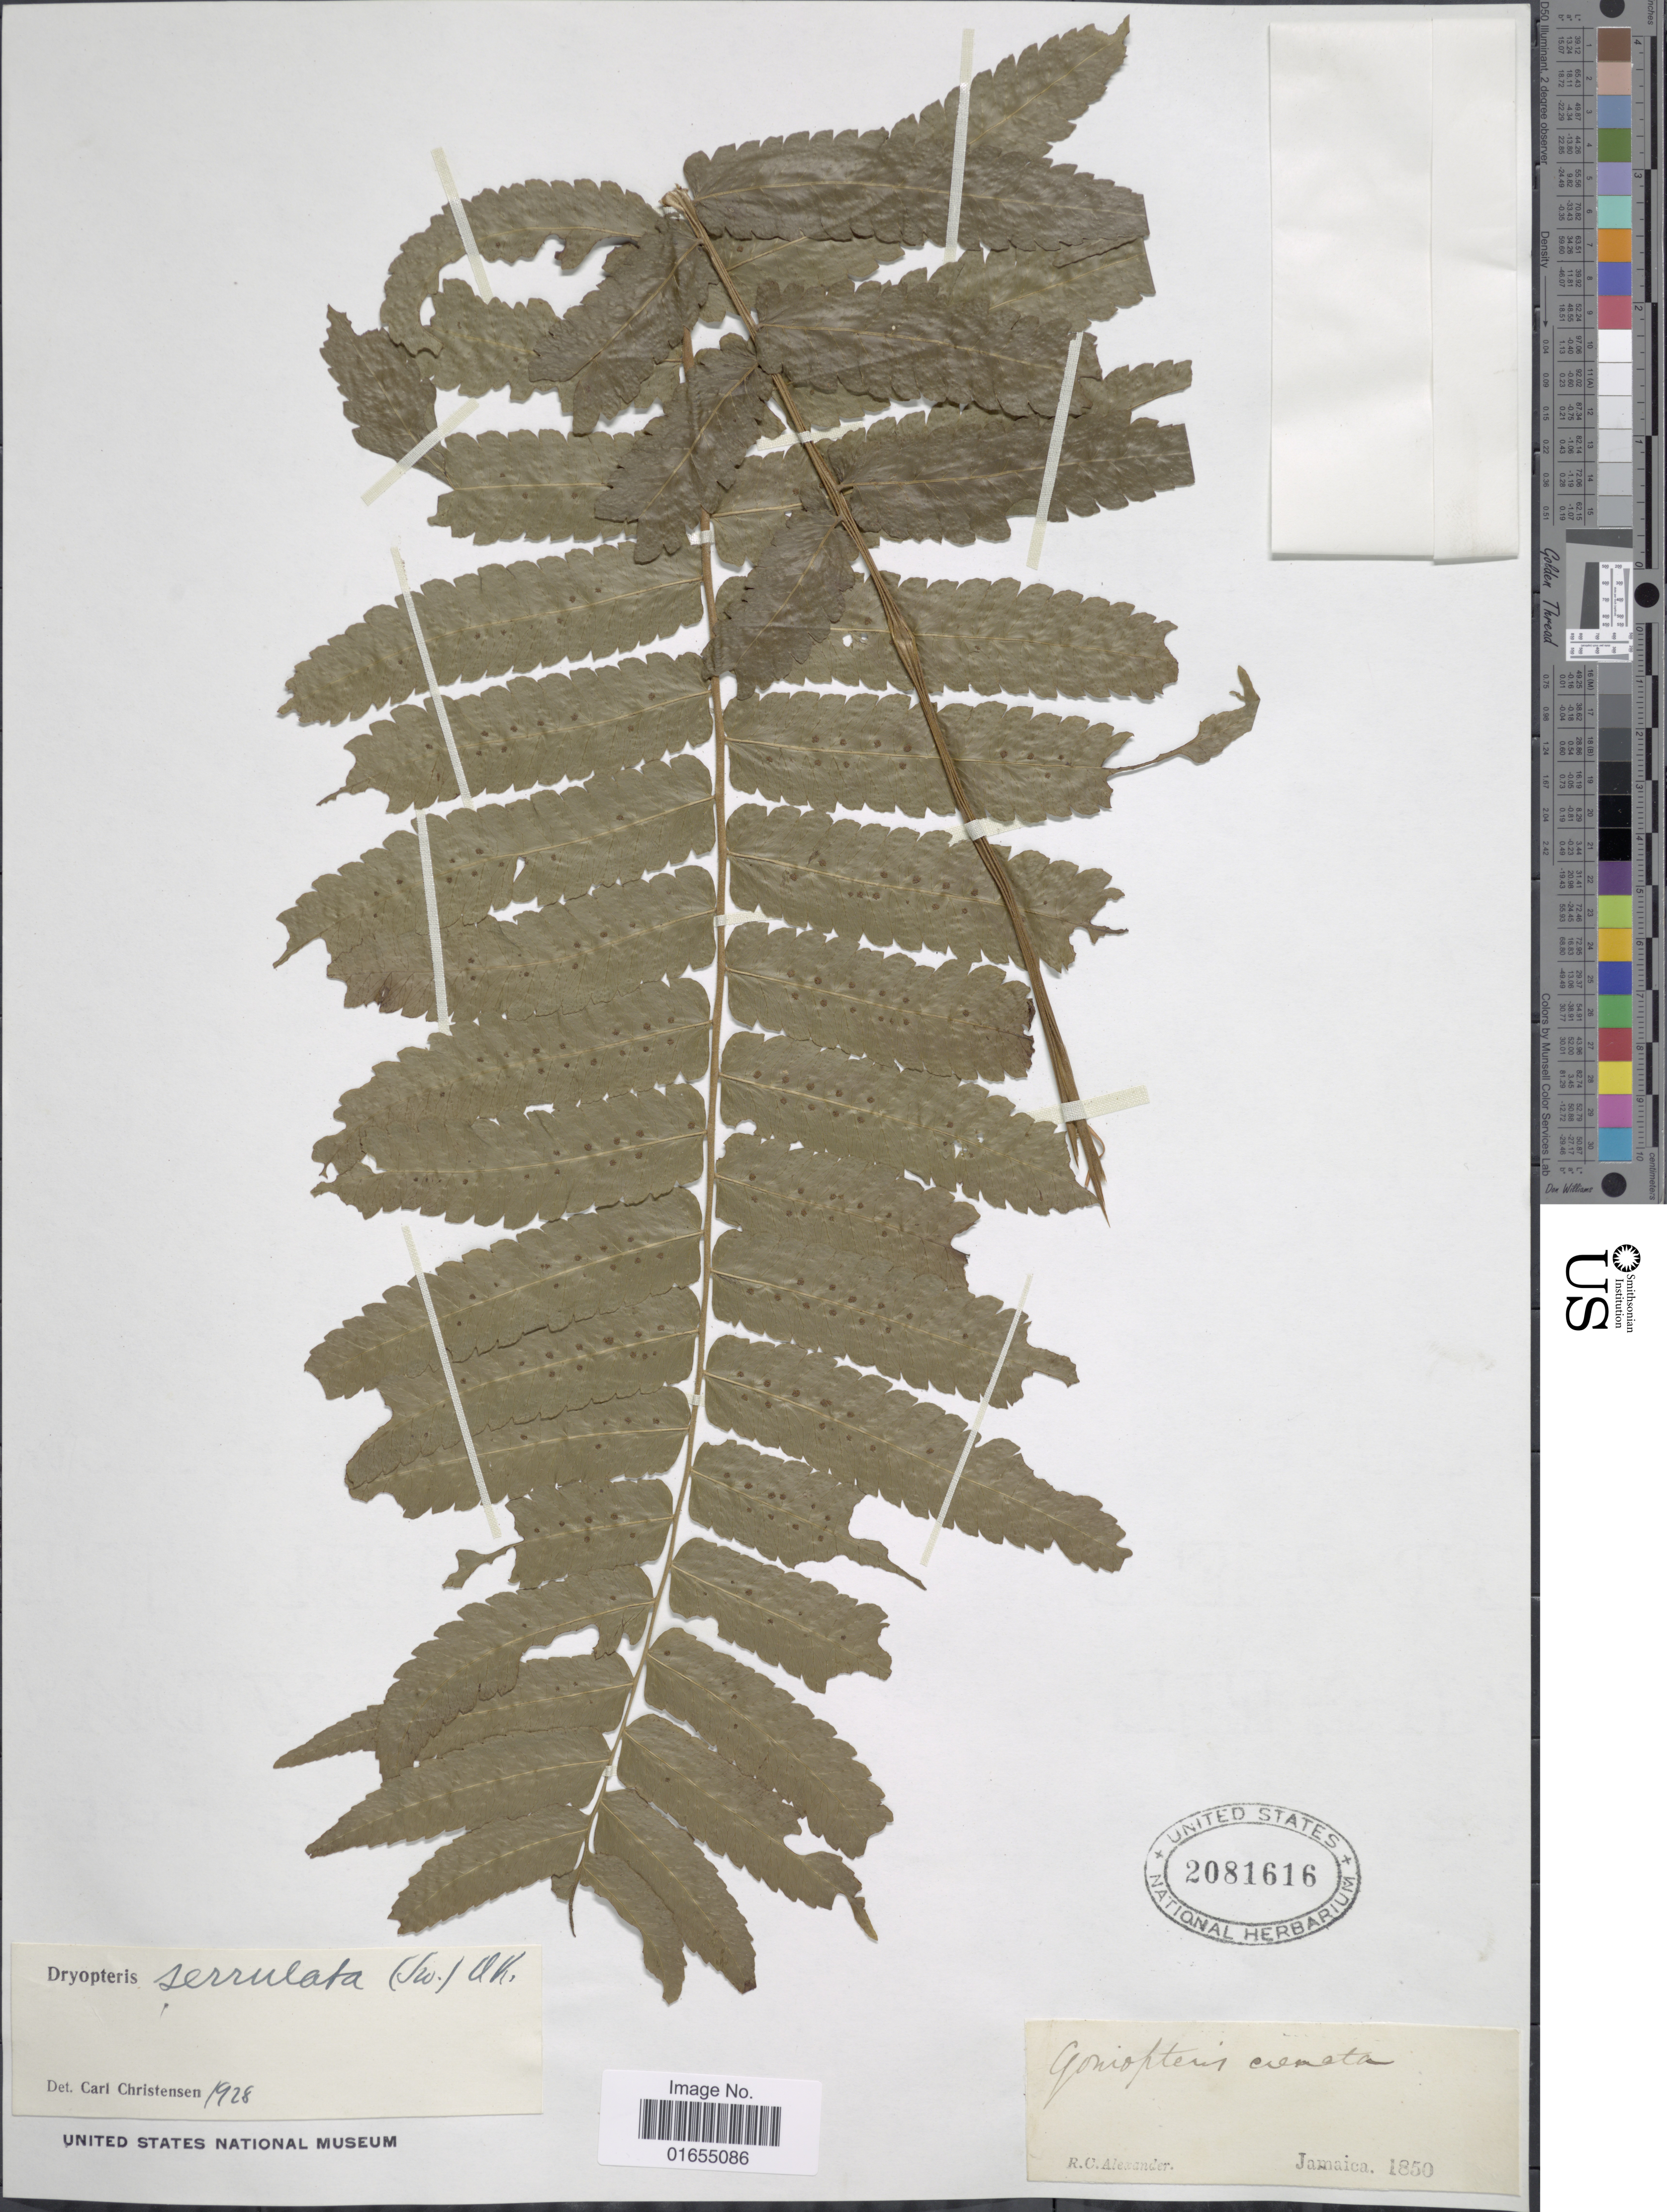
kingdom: Plantae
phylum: Tracheophyta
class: Polypodiopsida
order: Polypodiales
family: Thelypteridaceae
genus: Goniopteris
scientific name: Goniopteris serrulata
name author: (Sw.) J. Sm.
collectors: R. C. Alexander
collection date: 1850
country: Jamaica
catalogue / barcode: US 2081616